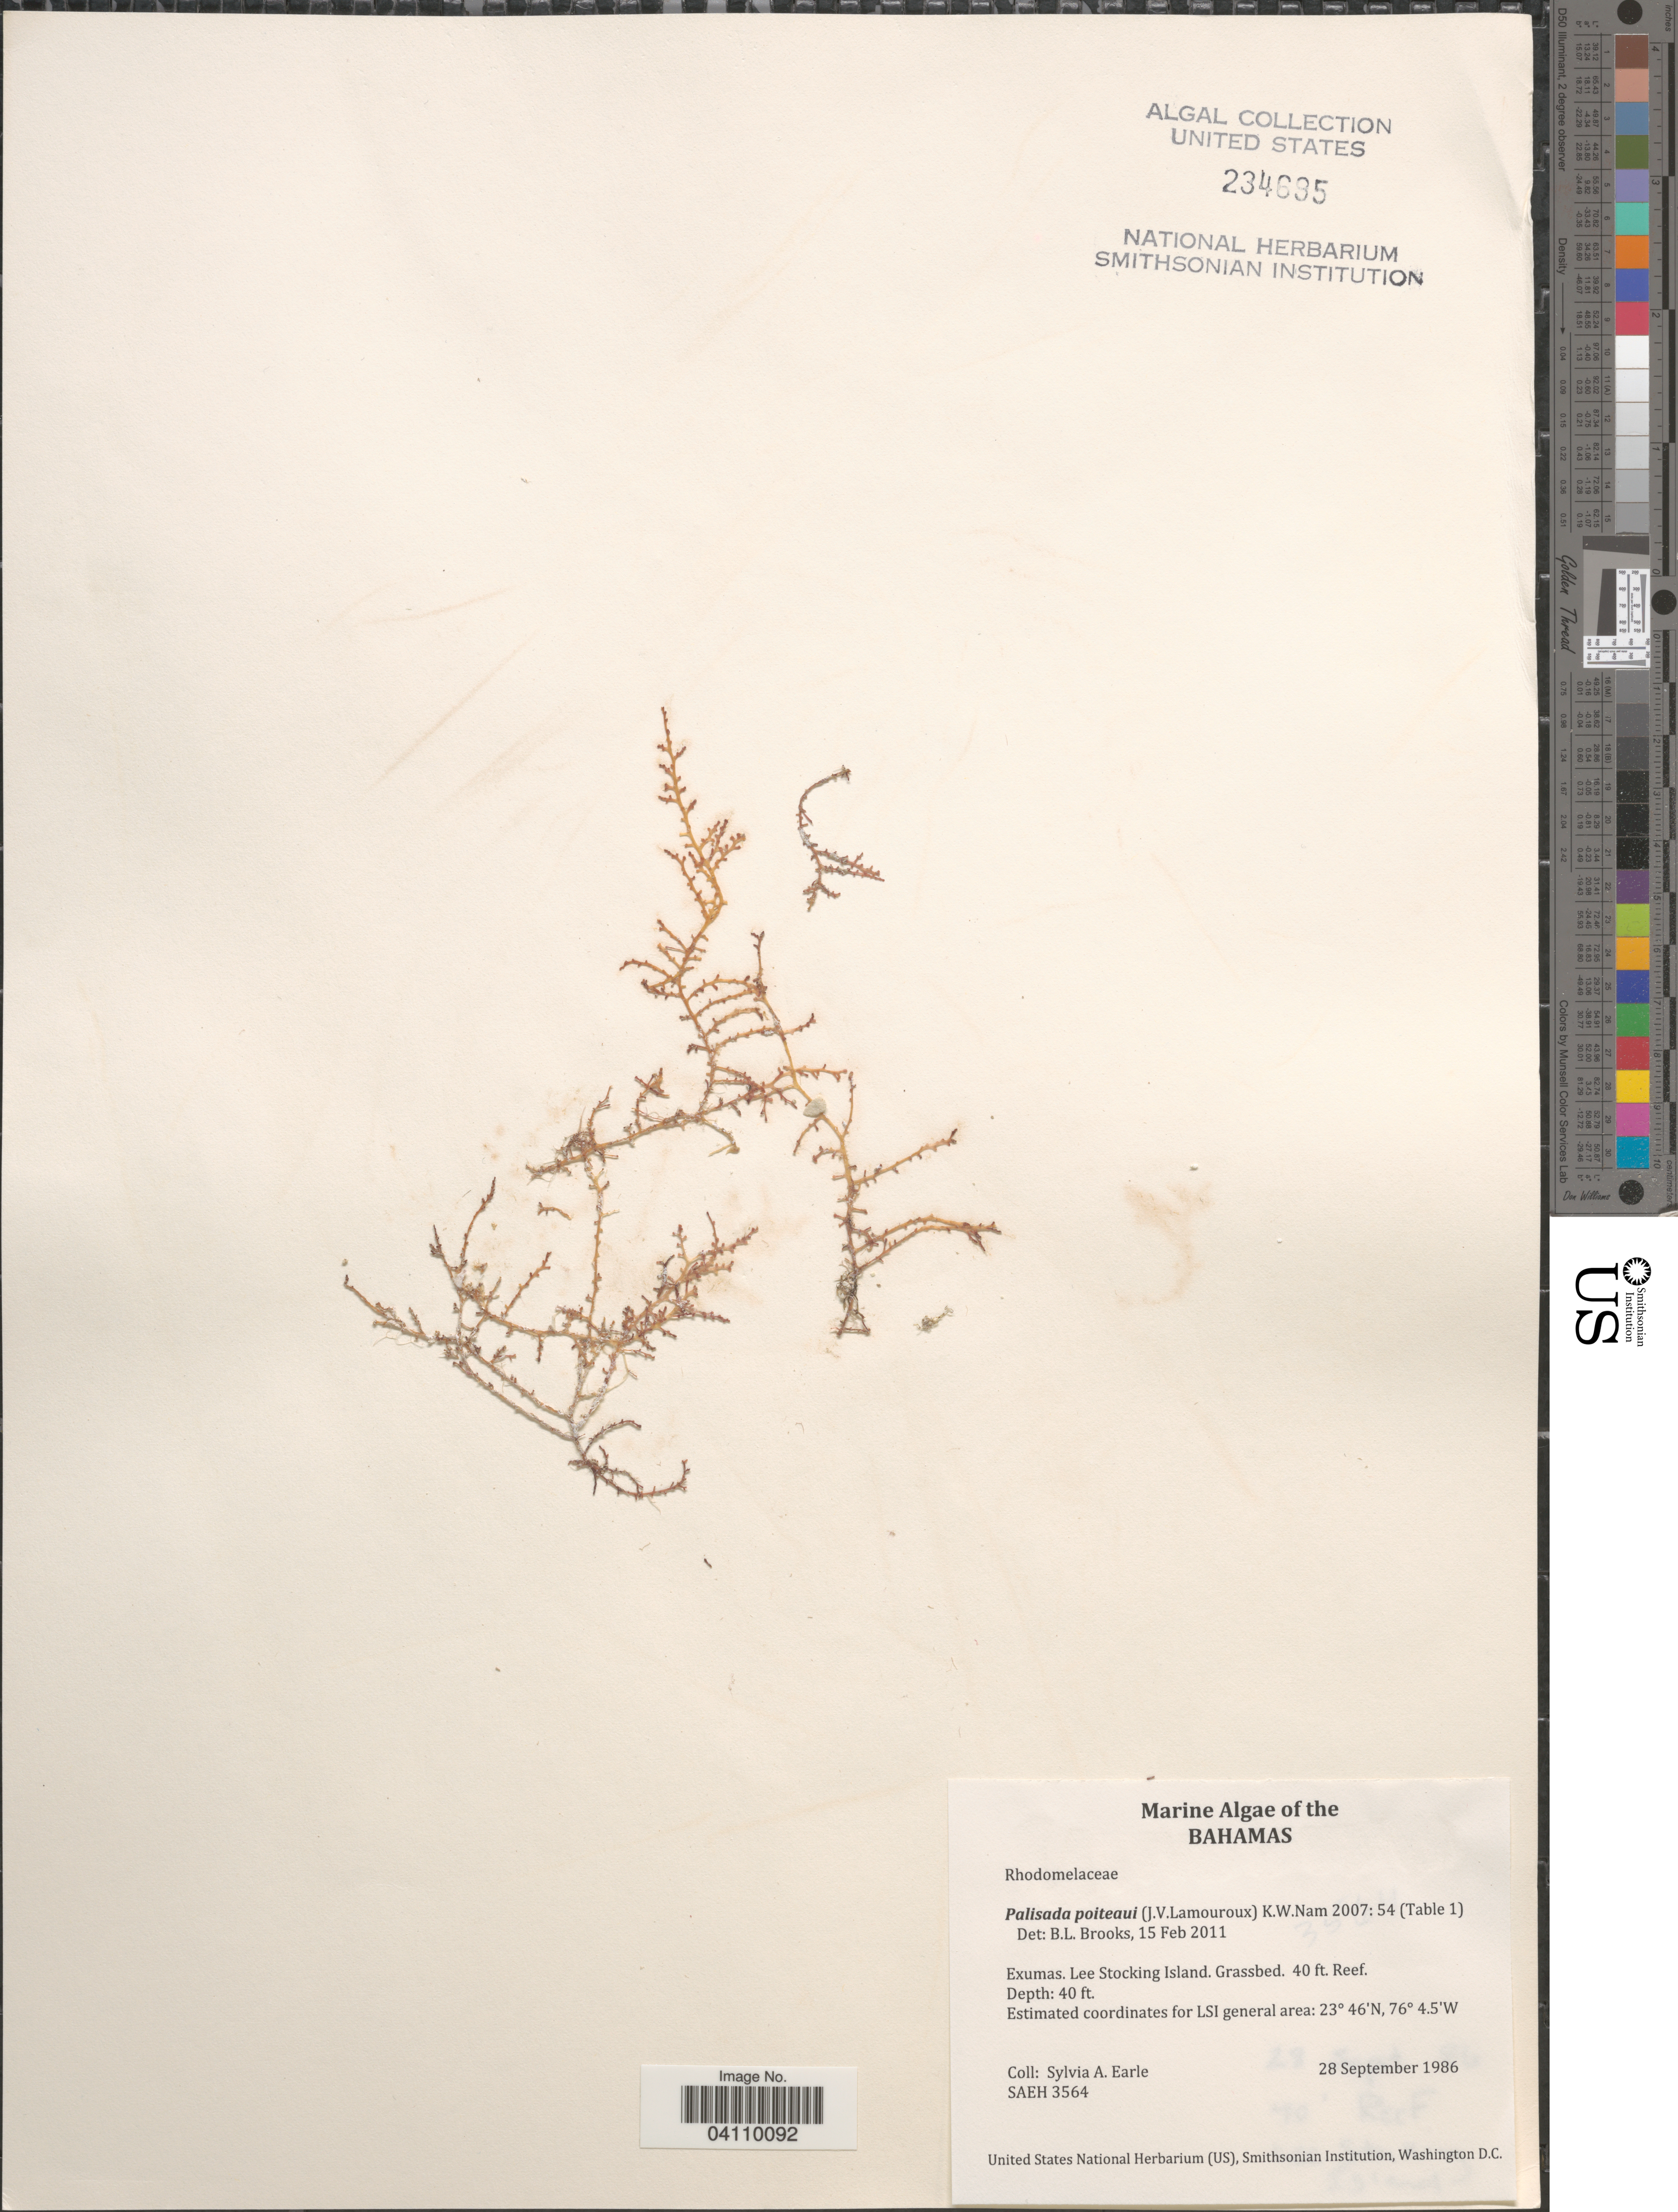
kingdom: Plantae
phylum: Rhodophyta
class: Florideophyceae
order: Ceramiales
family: Rhodomelaceae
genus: Palisada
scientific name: Palisada perforata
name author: (Bory) K.W. Nam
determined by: Algae name updating Project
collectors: S. A. Earle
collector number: SAEH 3564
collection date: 1986-09-28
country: Bahamas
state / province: Exuma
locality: Exumas. Lee Stocking Island.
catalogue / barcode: US 234695